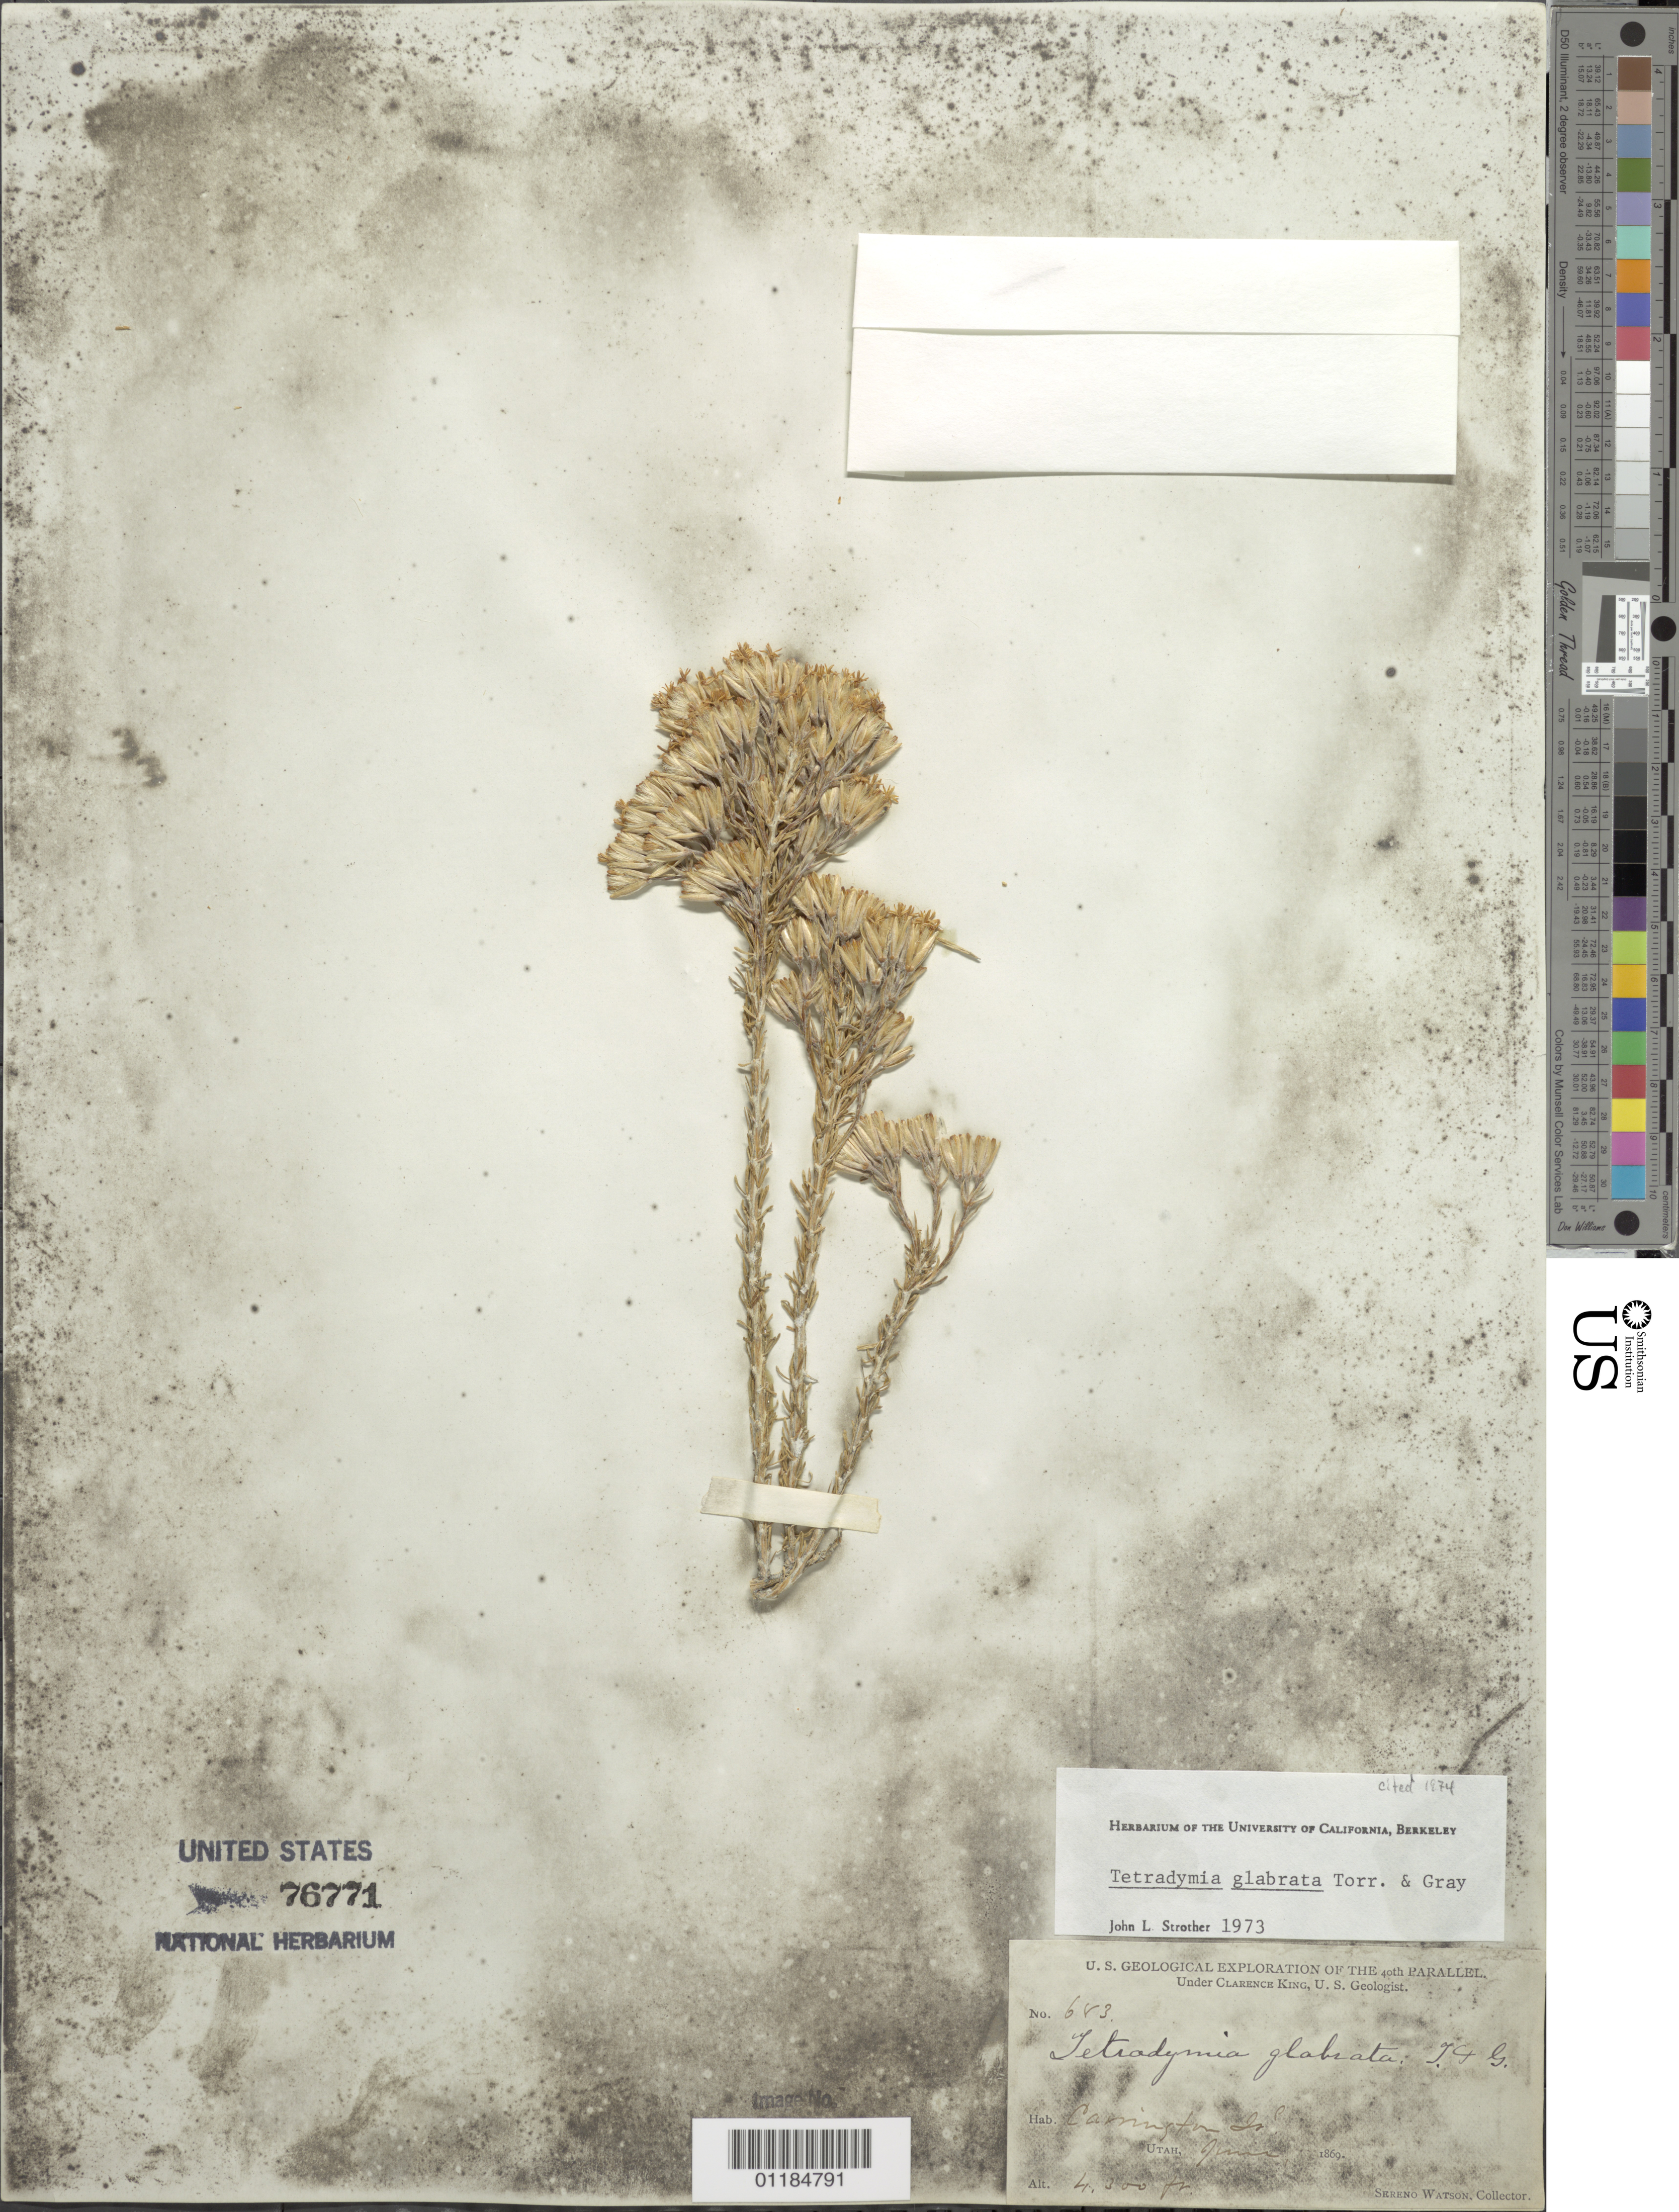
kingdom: Plantae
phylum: Tracheophyta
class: Magnoliopsida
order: Asterales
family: Asteraceae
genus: Tetradymia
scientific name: Tetradymia glabrata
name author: Torr. & A. Gray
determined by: Strother, J. L., (UC), University of California Berkeley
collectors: S. Watson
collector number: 683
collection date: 1869-06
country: United States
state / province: Utah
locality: Carrington Island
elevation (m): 1311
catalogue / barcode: US 76771